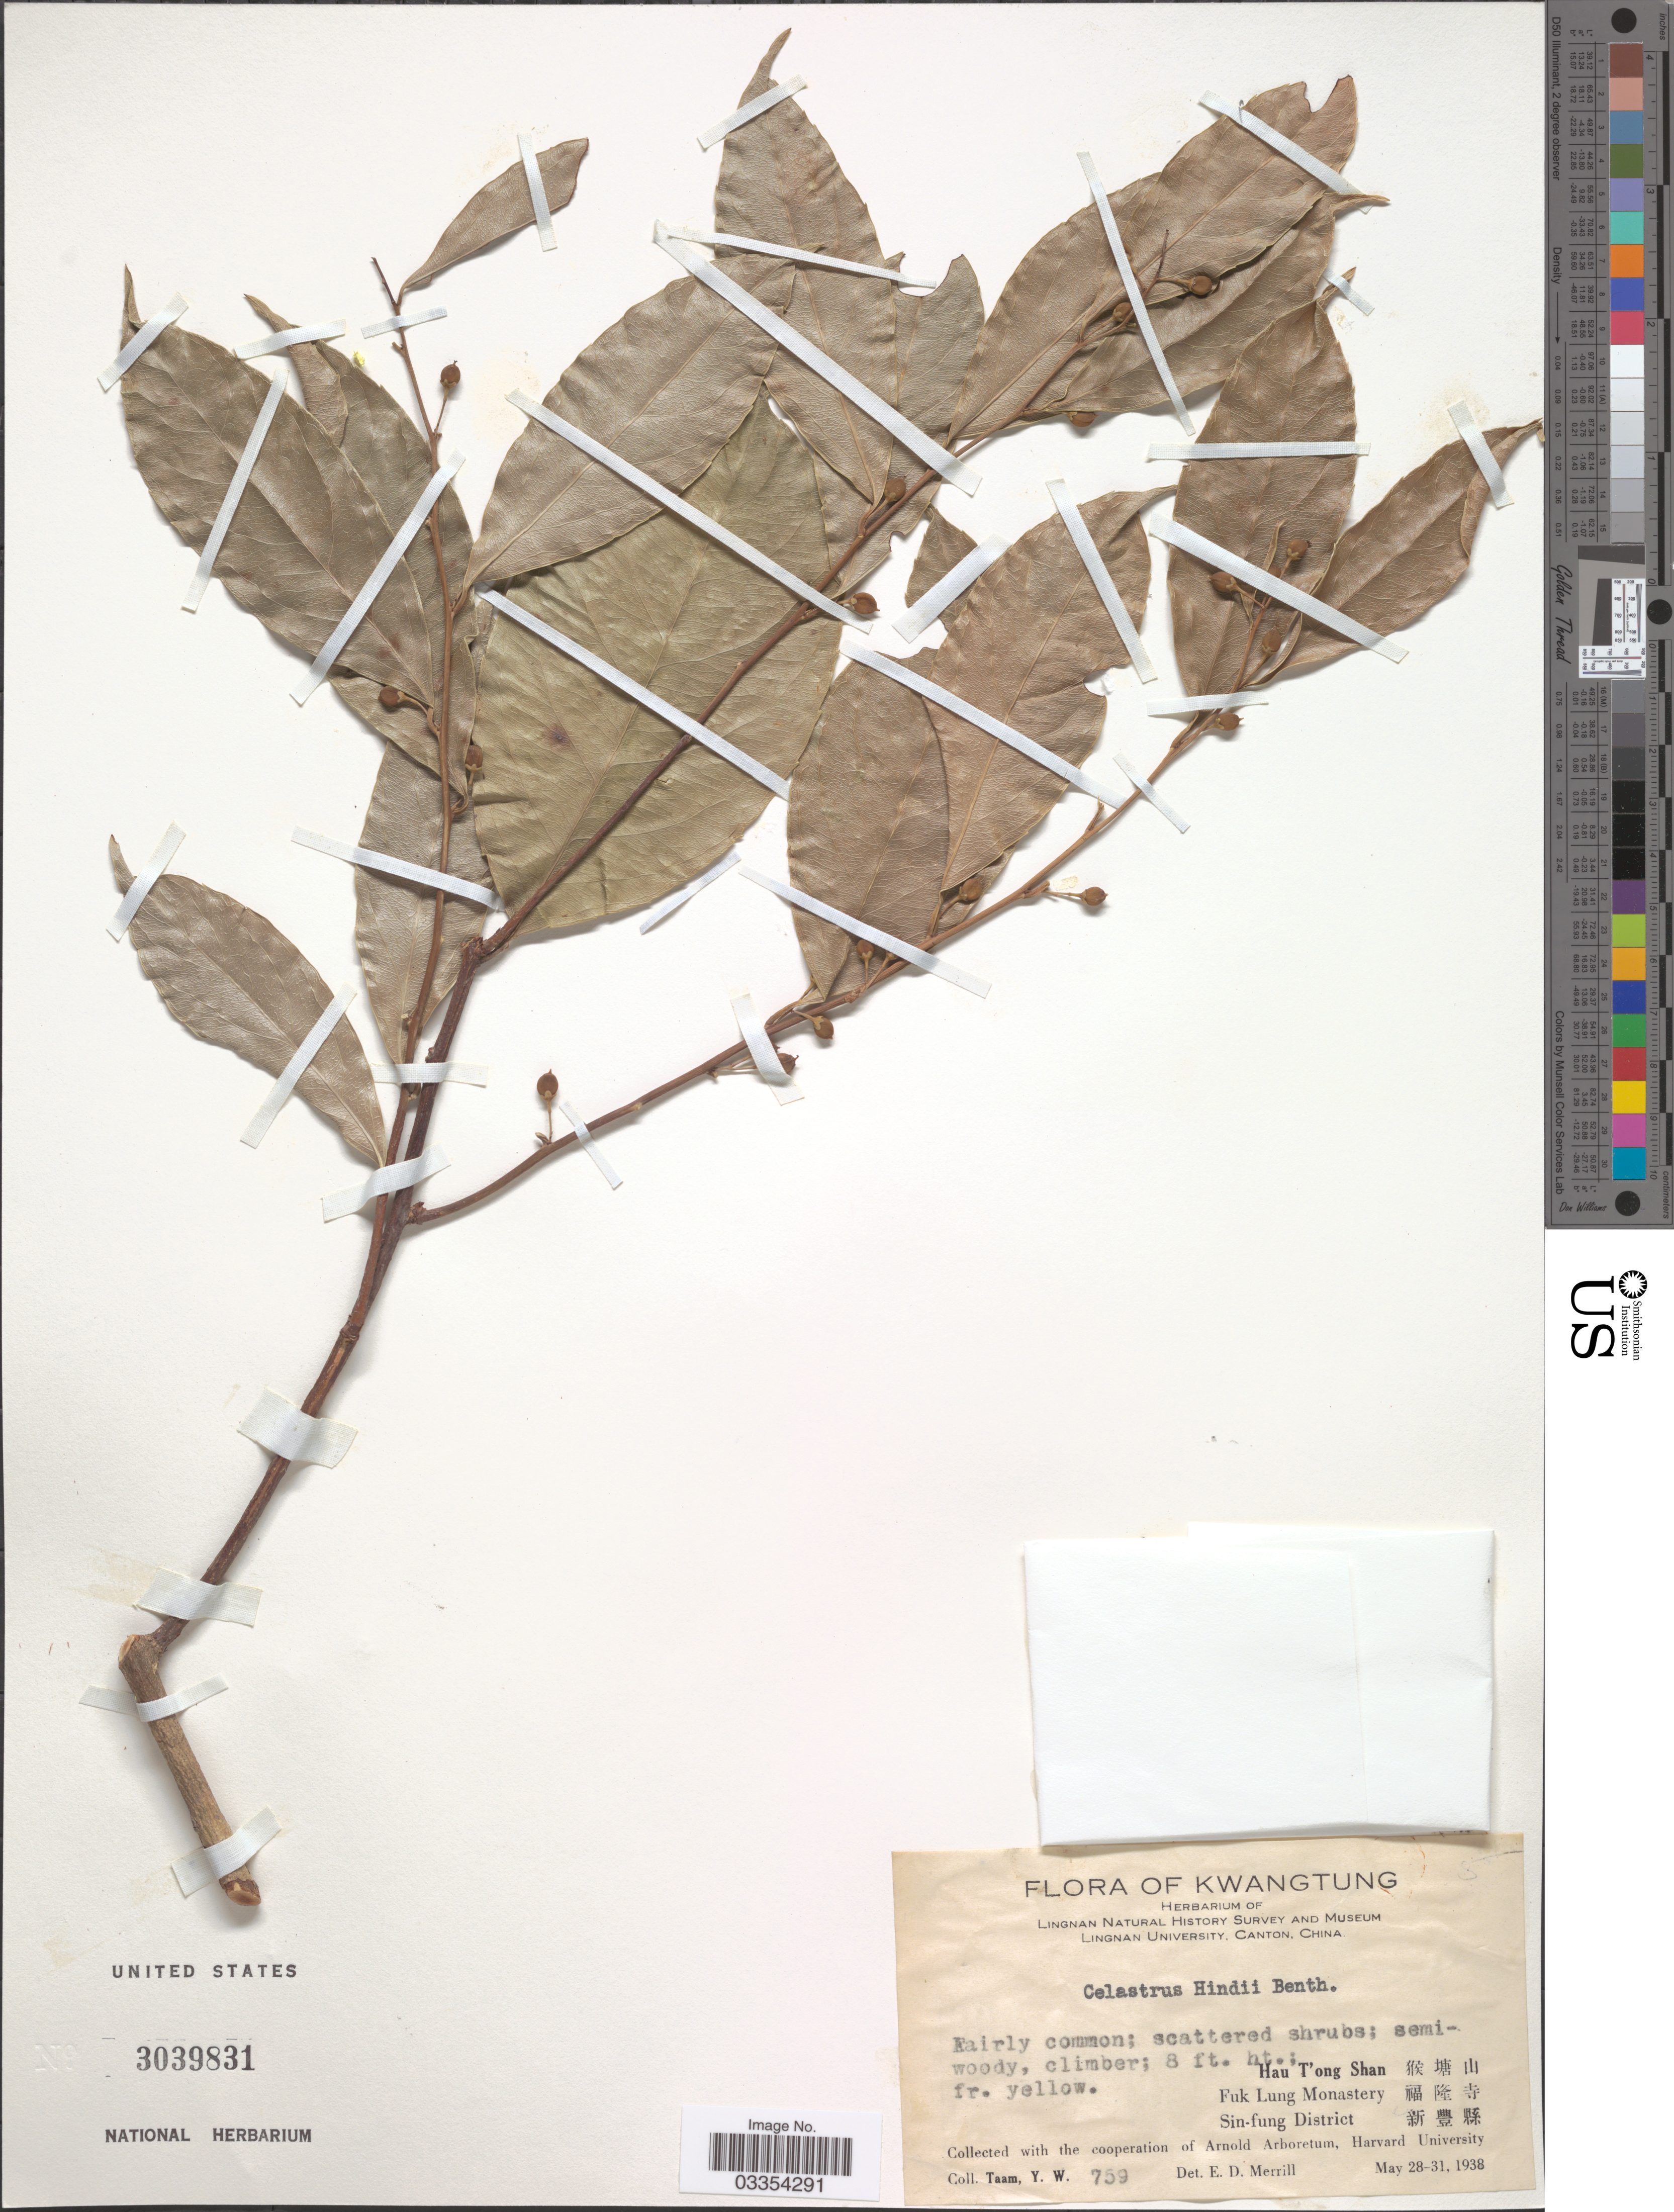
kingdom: Plantae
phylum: Tracheophyta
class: Magnoliopsida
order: Celastrales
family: Celastraceae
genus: Celastrus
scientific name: Celastrus hindsii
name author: Benth.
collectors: Y. W. Taam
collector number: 759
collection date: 1938-05-28/1938-05-31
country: China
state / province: Guangdong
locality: Kwangtung. Hau T'ong Shan. X. Fuk Lung Monastery. X. Sin-fung District. X.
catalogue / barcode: US 3039831